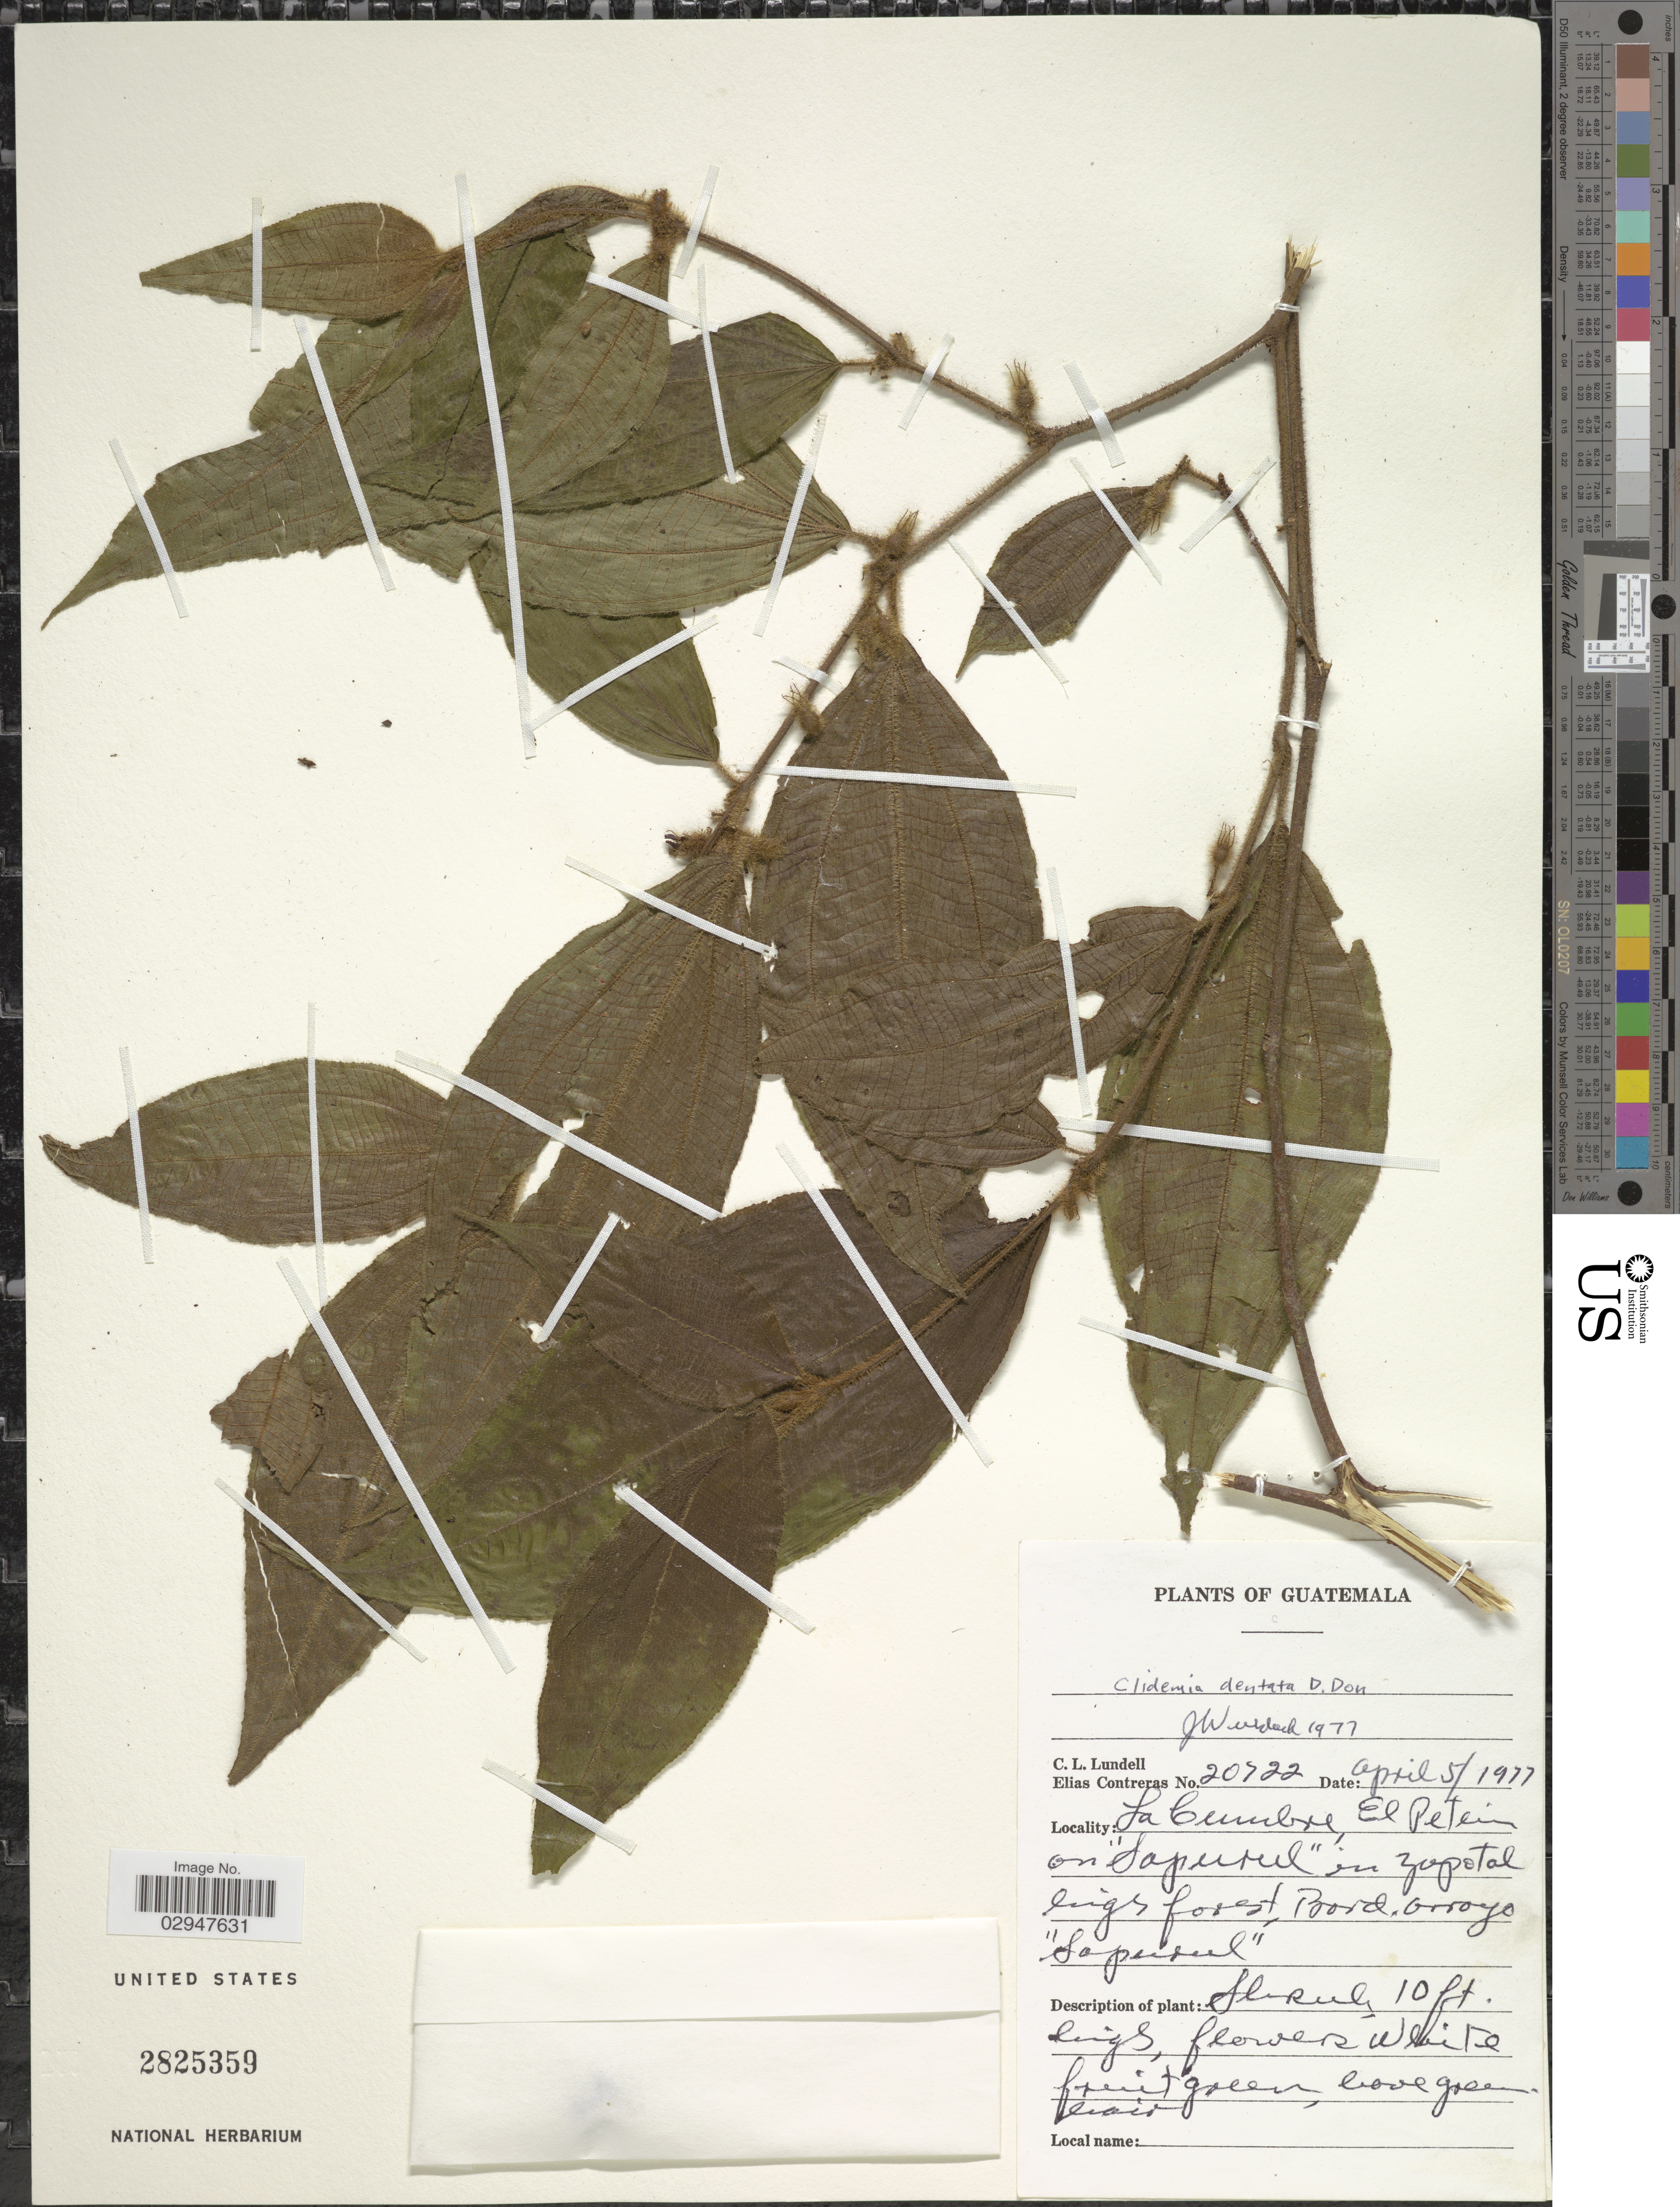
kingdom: Plantae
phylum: Tracheophyta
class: Magnoliopsida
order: Myrtales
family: Melastomataceae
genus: Clidemia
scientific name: Clidemia dentata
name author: D. Don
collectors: C. L. Lundell & E. Contreras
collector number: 20722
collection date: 1977-04-05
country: Guatemala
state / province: El Petén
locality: La Cumbre, on "Sapurul" in Zapotal high forest, Bord. arroyo "Sapurul".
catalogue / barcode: US 2825359